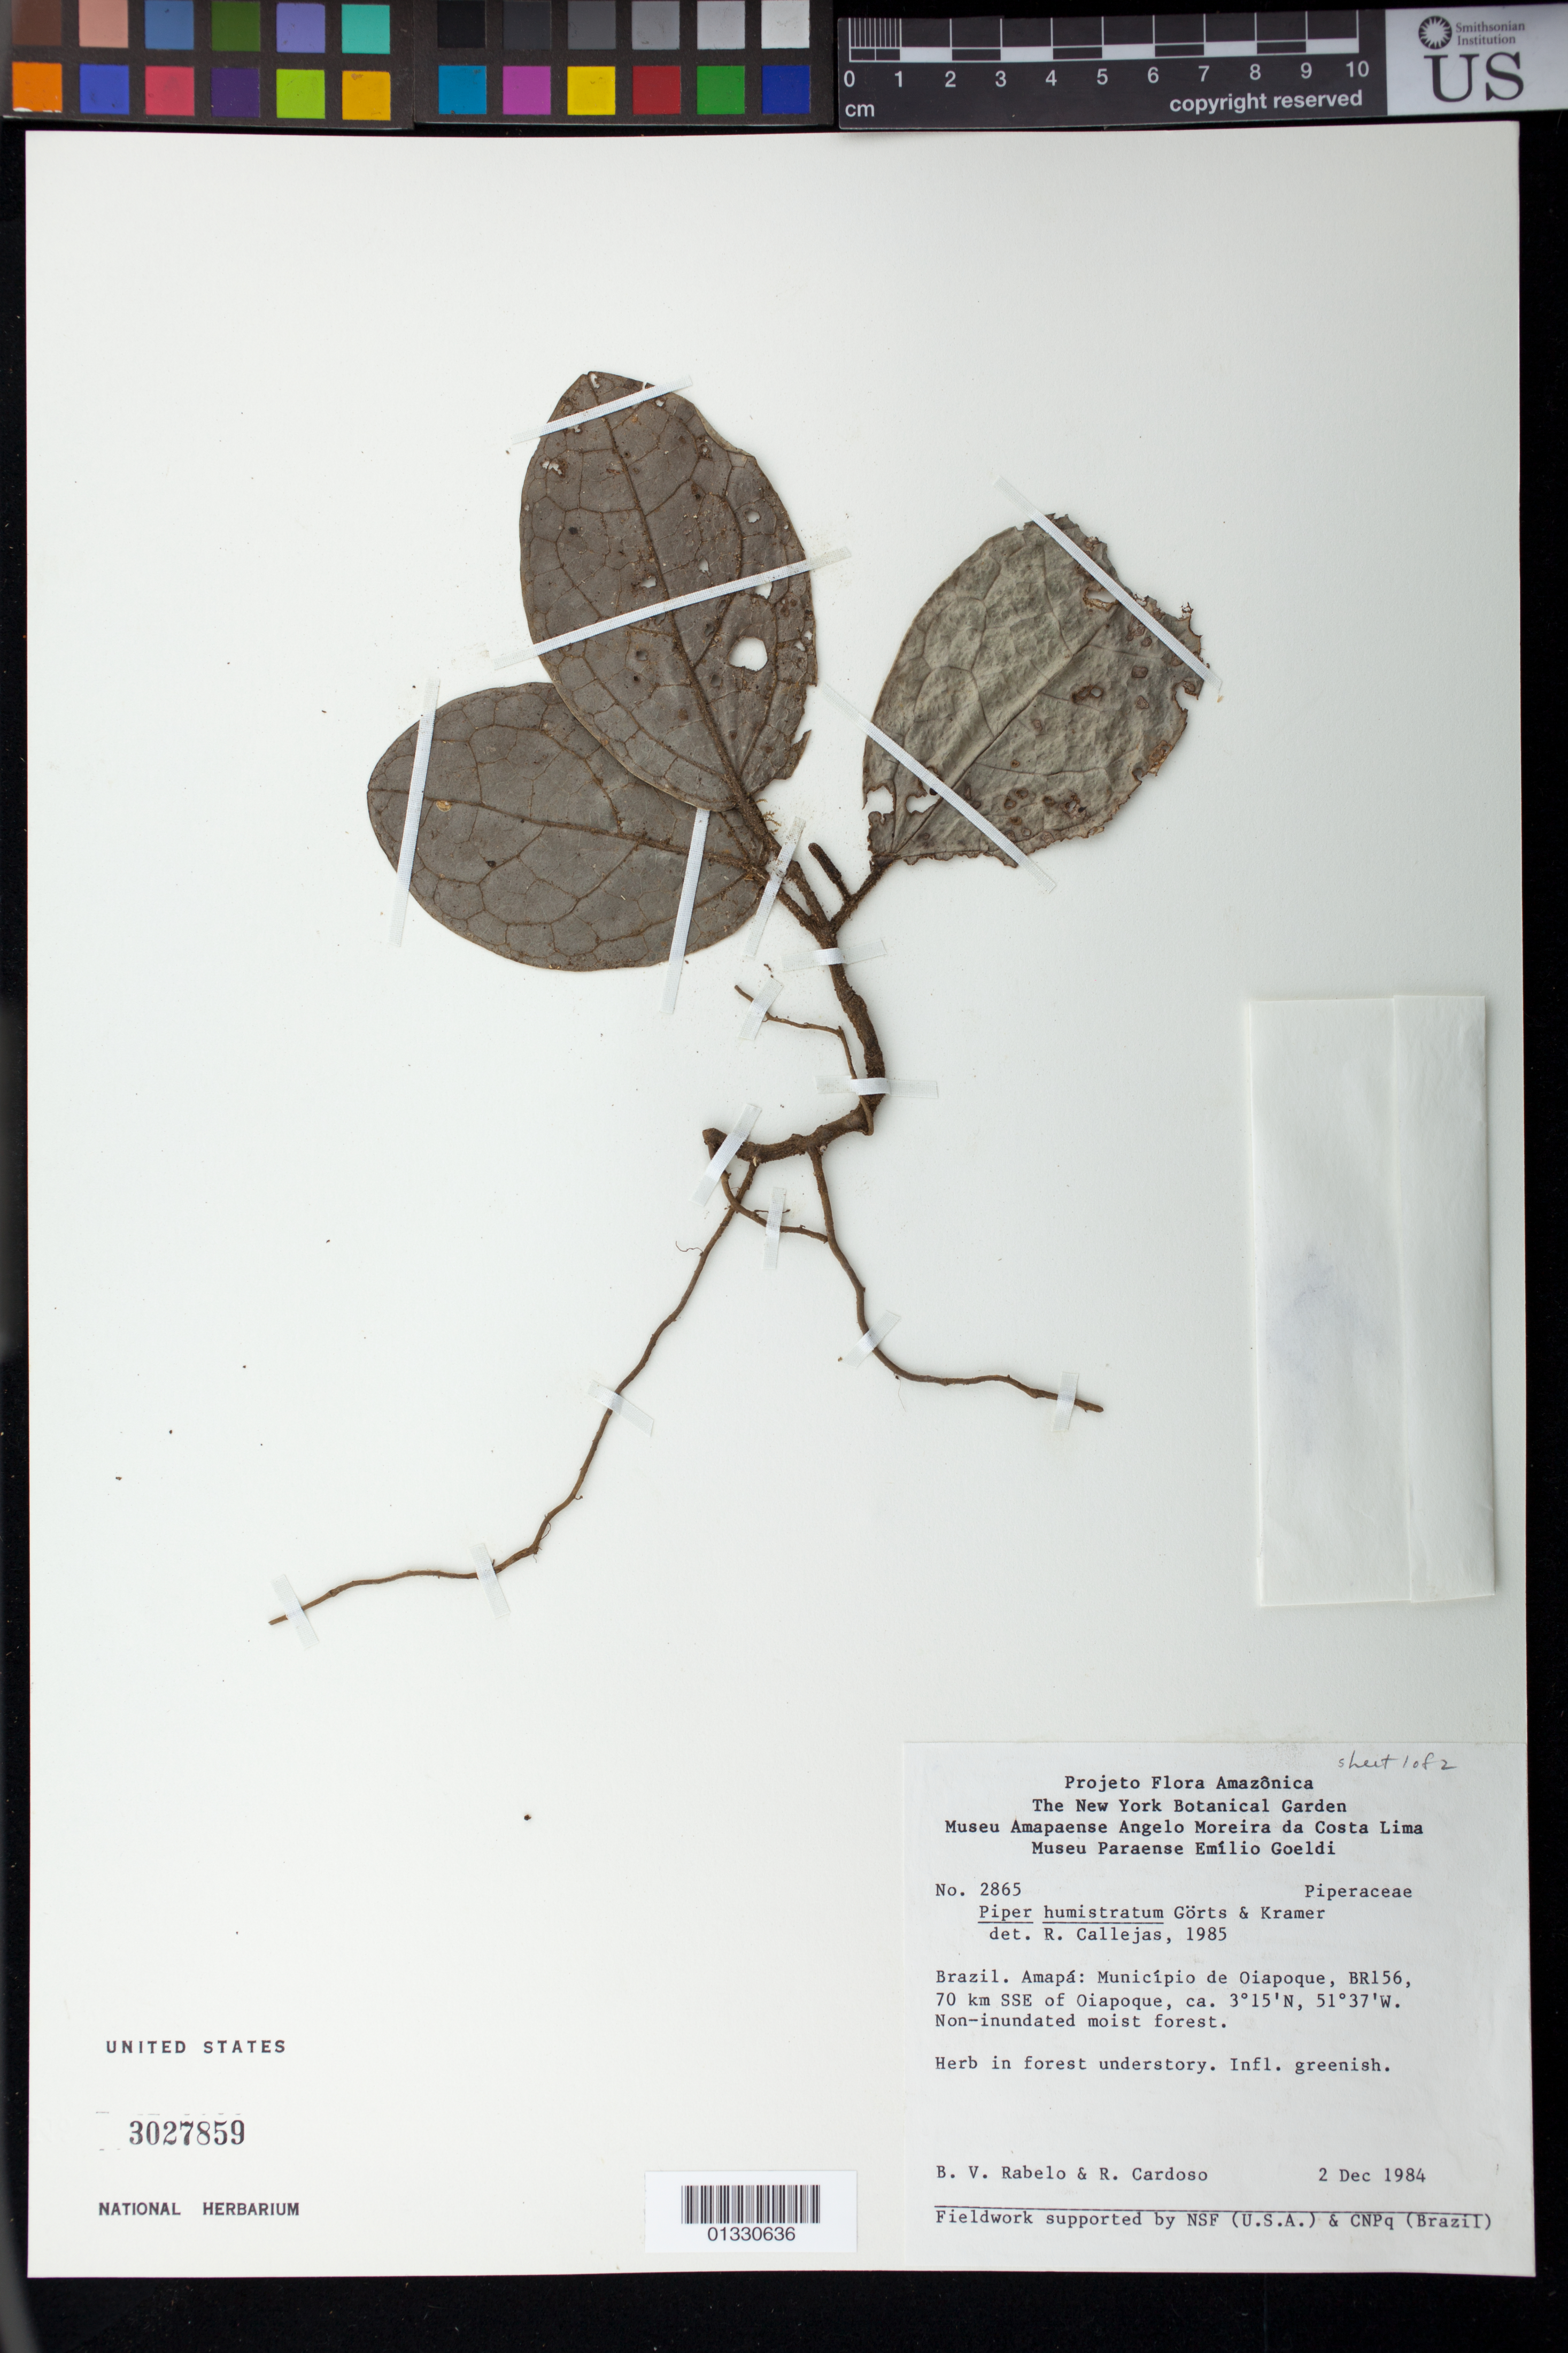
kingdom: Plantae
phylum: Tracheophyta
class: Magnoliopsida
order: Piperales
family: Piperaceae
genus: Piper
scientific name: Piper humistratum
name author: Görts & K.U. Kramer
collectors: B. Rabelo & R. Cardoso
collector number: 2865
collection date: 1984-12-02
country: Brazil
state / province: Amapá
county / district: Oiapoque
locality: BR 156, 70 Km SSE of Oiapoque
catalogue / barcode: US 3027859